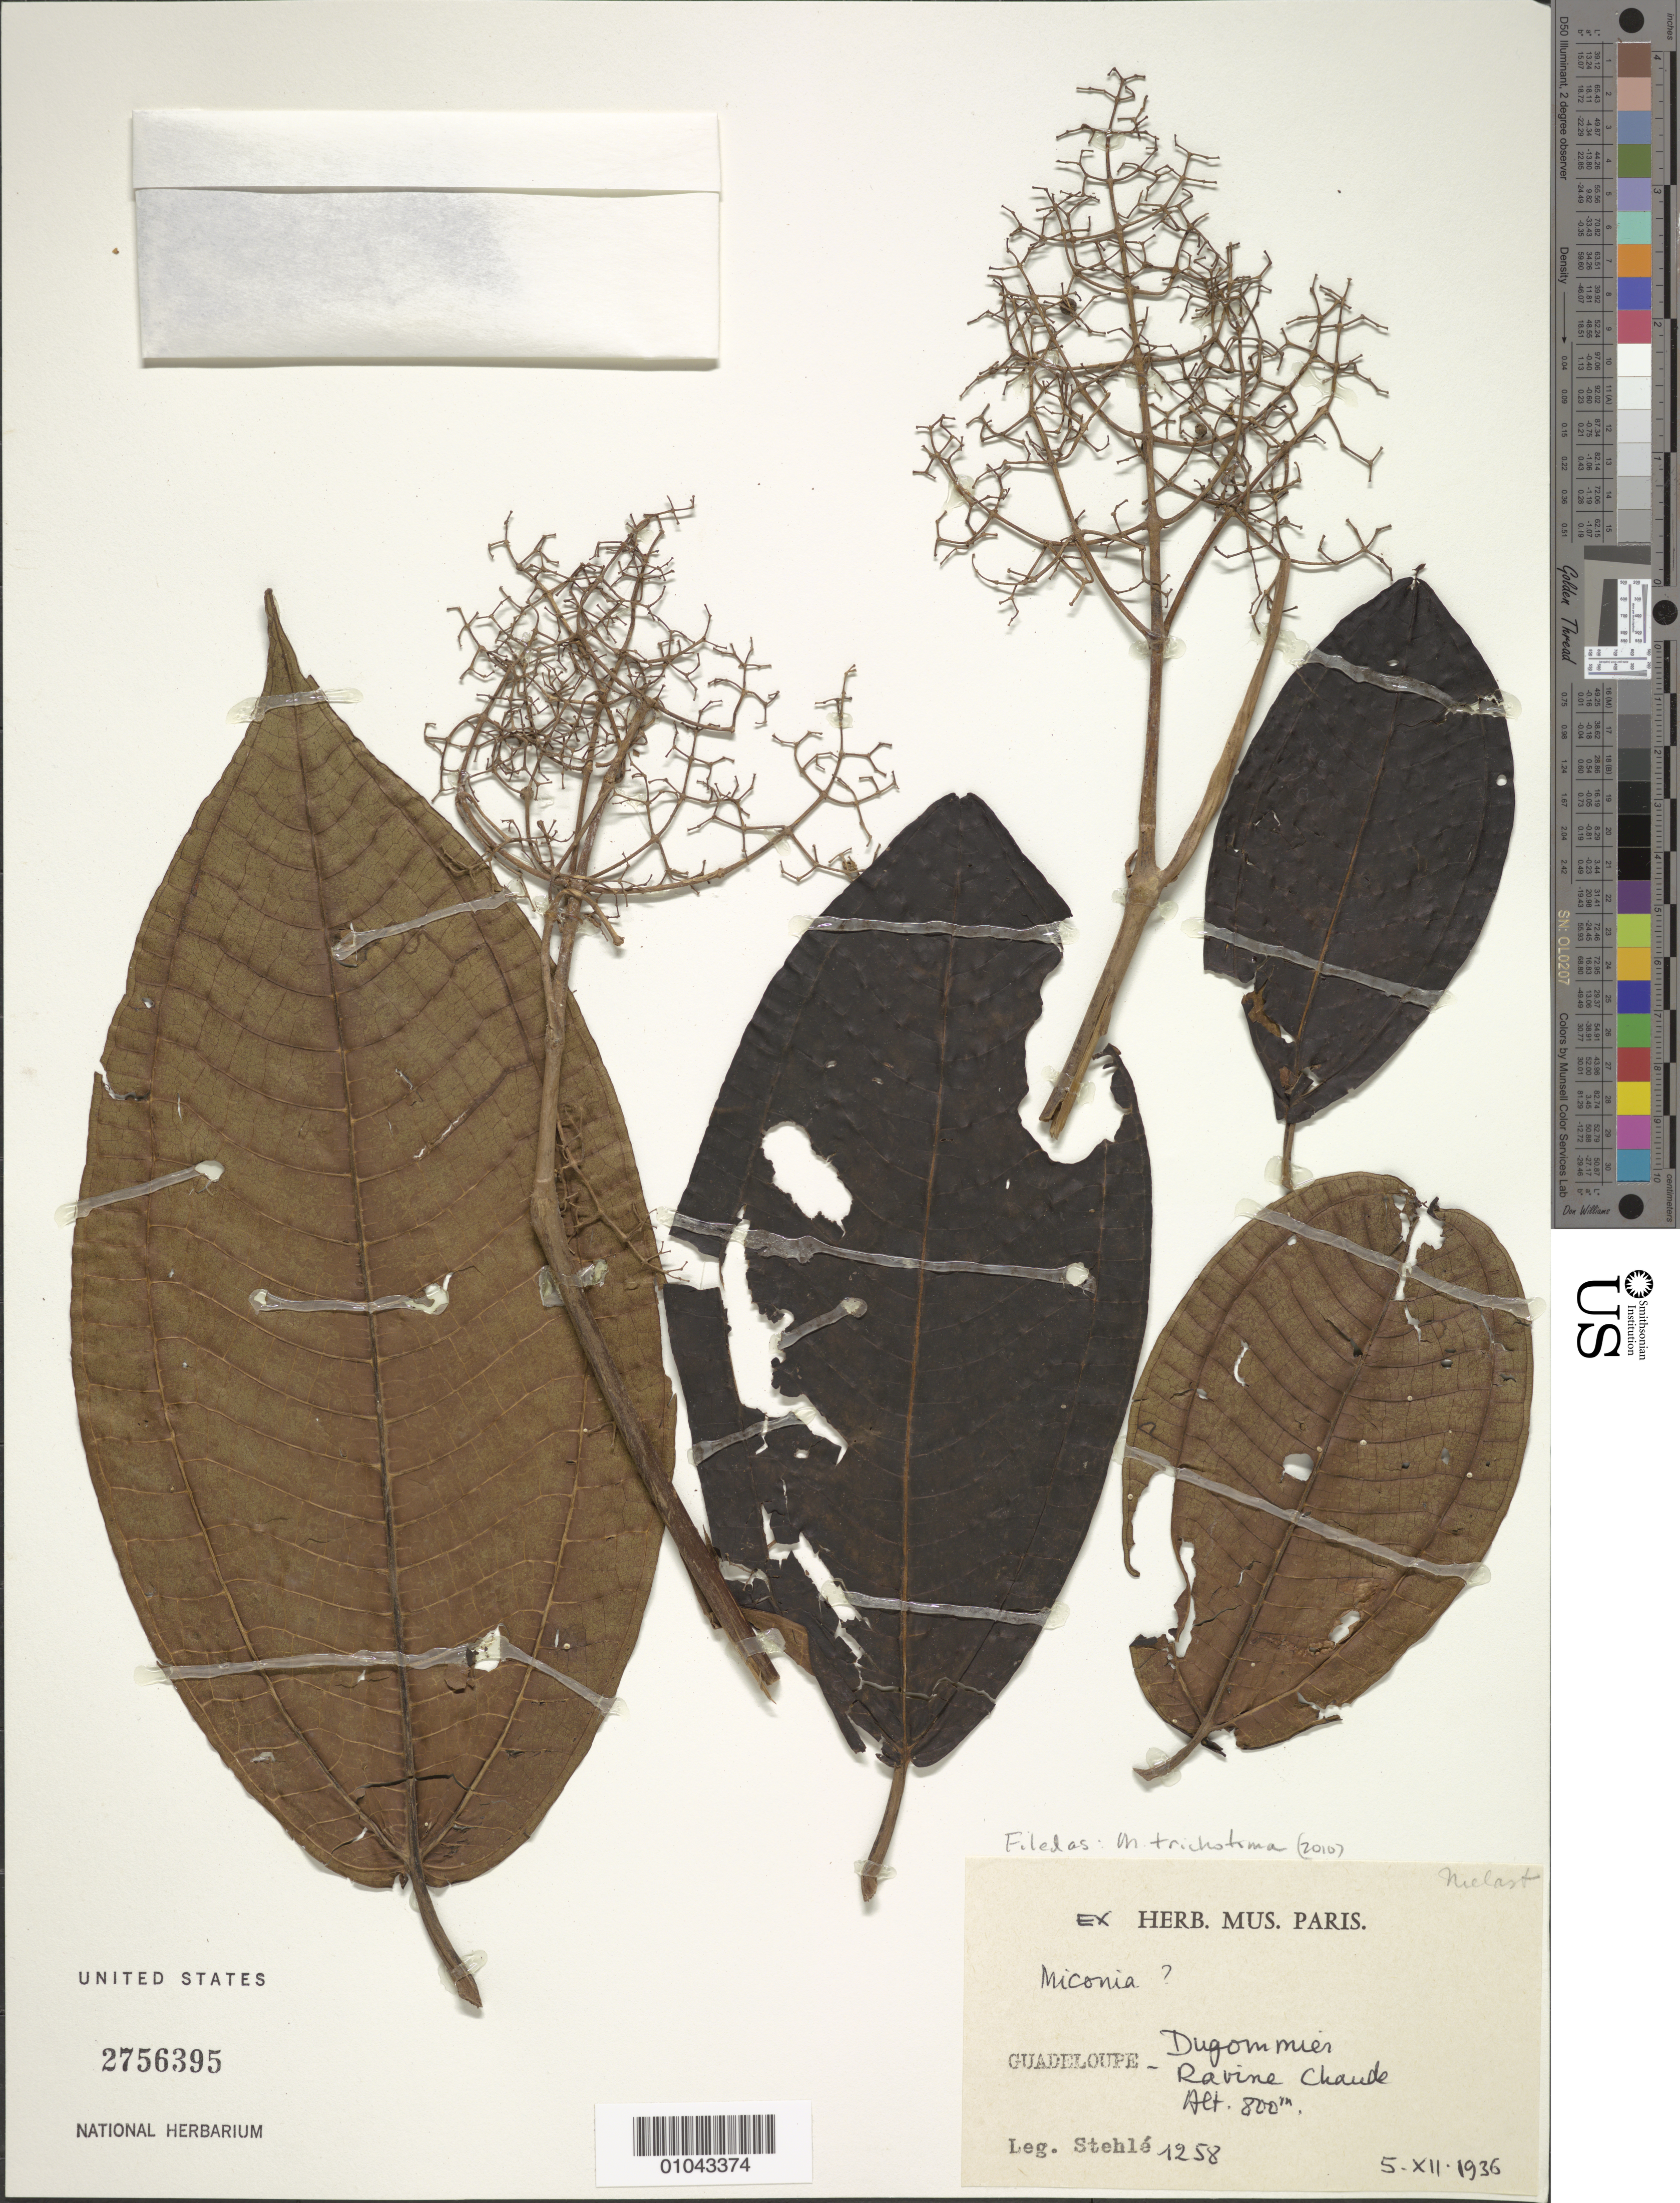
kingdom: Plantae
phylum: Tracheophyta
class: Magnoliopsida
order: Myrtales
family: Melastomataceae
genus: Miconia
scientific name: Miconia trichotoma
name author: (Desr.) DC.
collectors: H. Stehlé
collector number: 1258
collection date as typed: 05 Dec 1936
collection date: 1936-12-05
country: Guadeloupe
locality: Dugommier, Ravine Claude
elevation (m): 800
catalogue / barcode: US 2756395